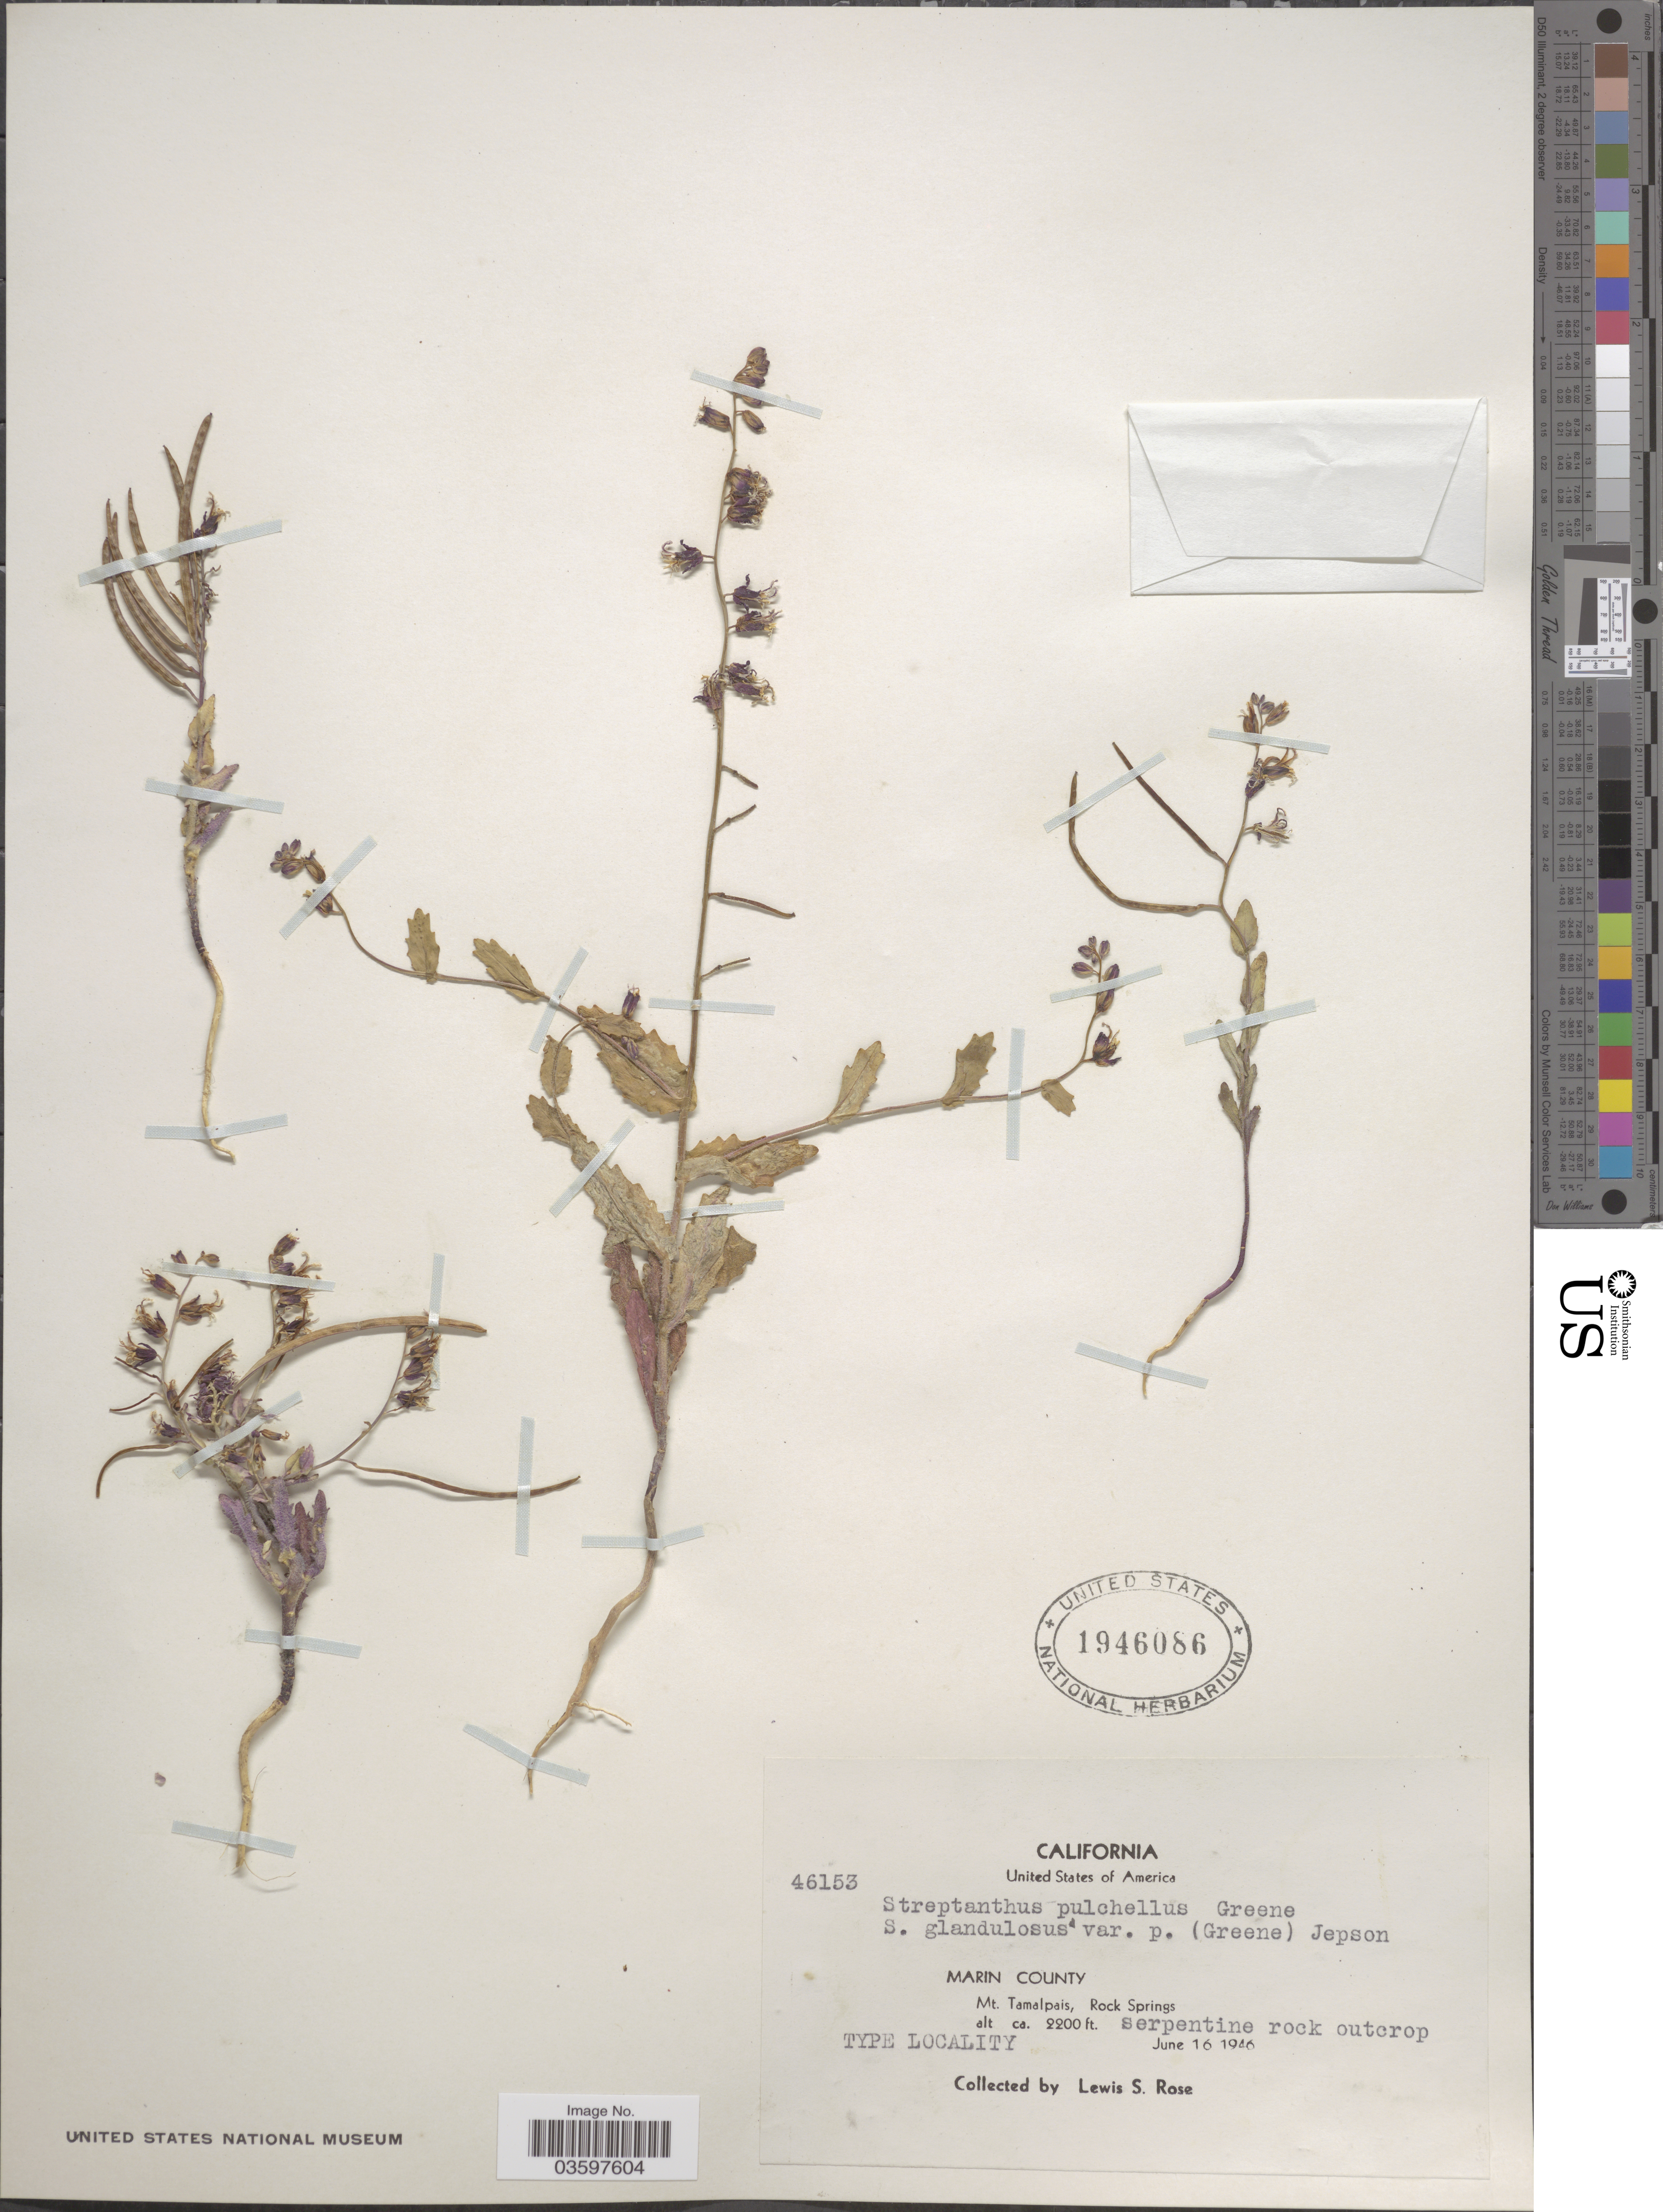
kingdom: Plantae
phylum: Tracheophyta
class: Magnoliopsida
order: Brassicales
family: Brassicaceae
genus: Streptanthus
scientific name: Streptanthus glandulosus subsp. pulchellus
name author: (Greene) Jeps.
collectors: L. S. Rose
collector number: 46153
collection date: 1946-06-16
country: United States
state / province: California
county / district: Marin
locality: Marin County. Mt. Tamalpais, Rock Springs. Serpentine rock outcrop. Type Locality.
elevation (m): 671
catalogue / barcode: US 1946086